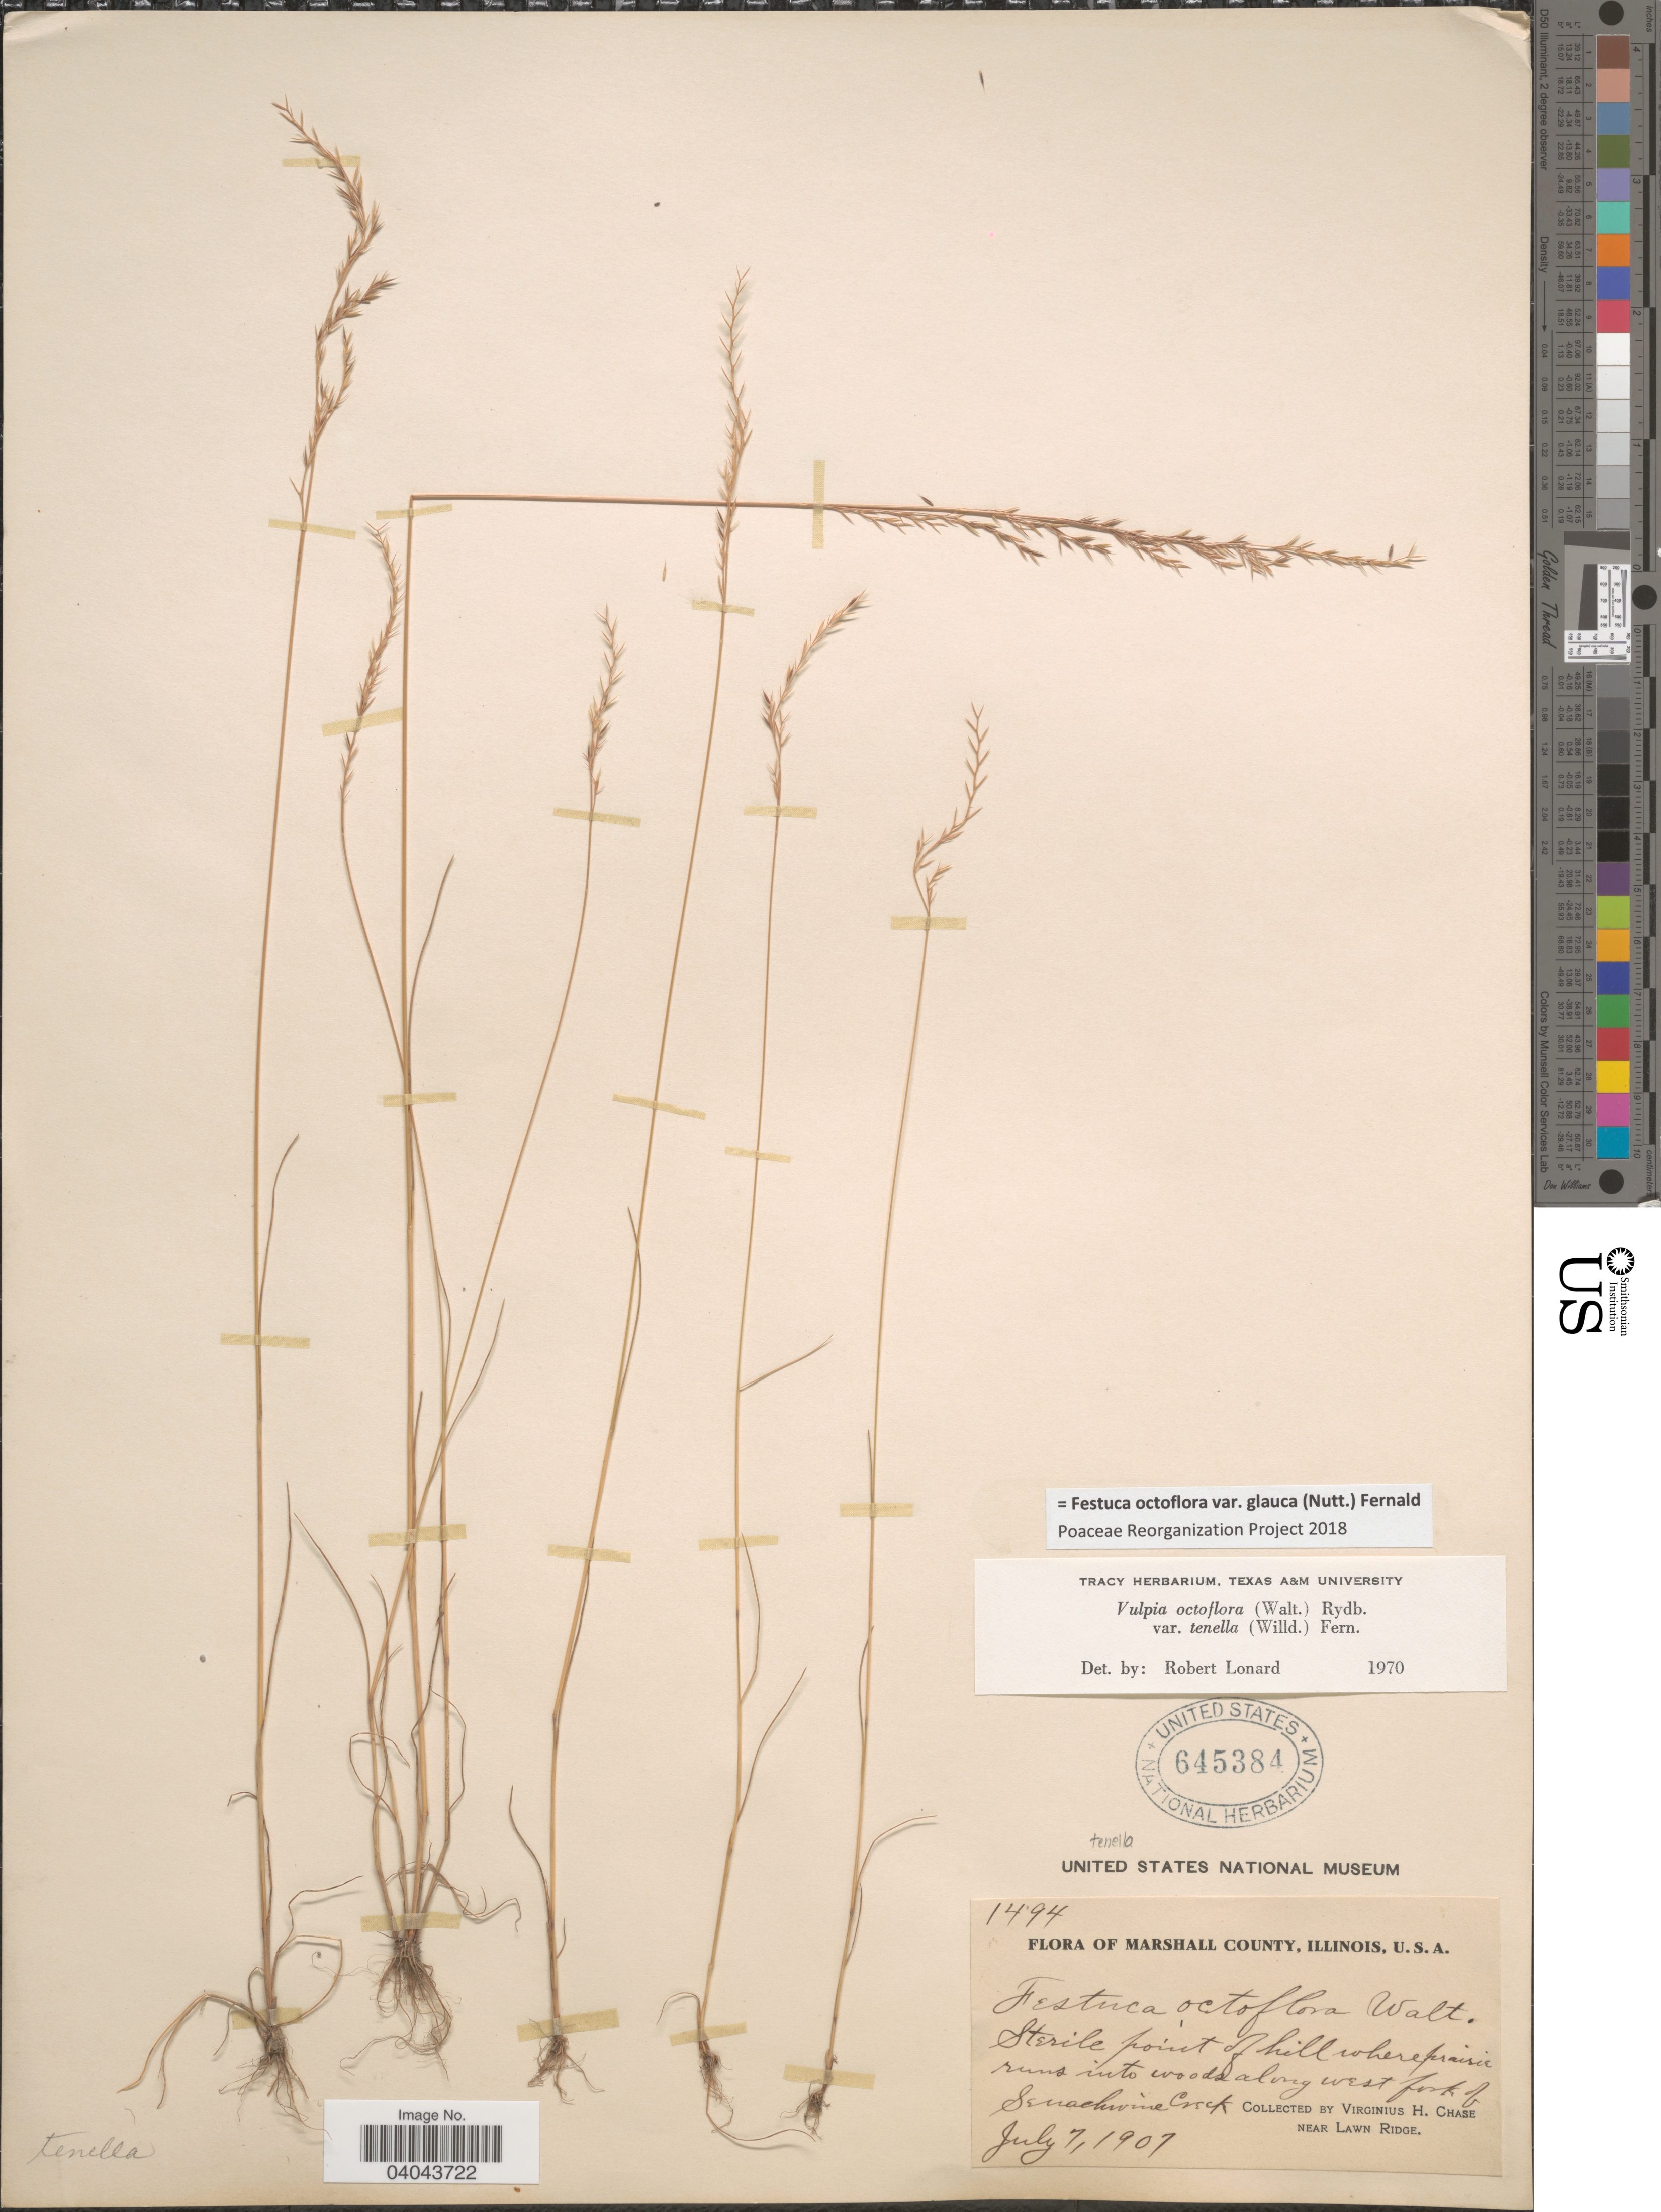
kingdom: Plantae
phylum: Tracheophyta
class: Liliopsida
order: Poales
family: Poaceae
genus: Festuca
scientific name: Festuca octoflora var. glauca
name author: (Nutt.) Fernald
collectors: V. H. Chase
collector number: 1494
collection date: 1907-07-07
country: United States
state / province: Illinois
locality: Marshall County. Along west fork of Senachwine Creek. Near Lawn Ridge.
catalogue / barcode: US 645384